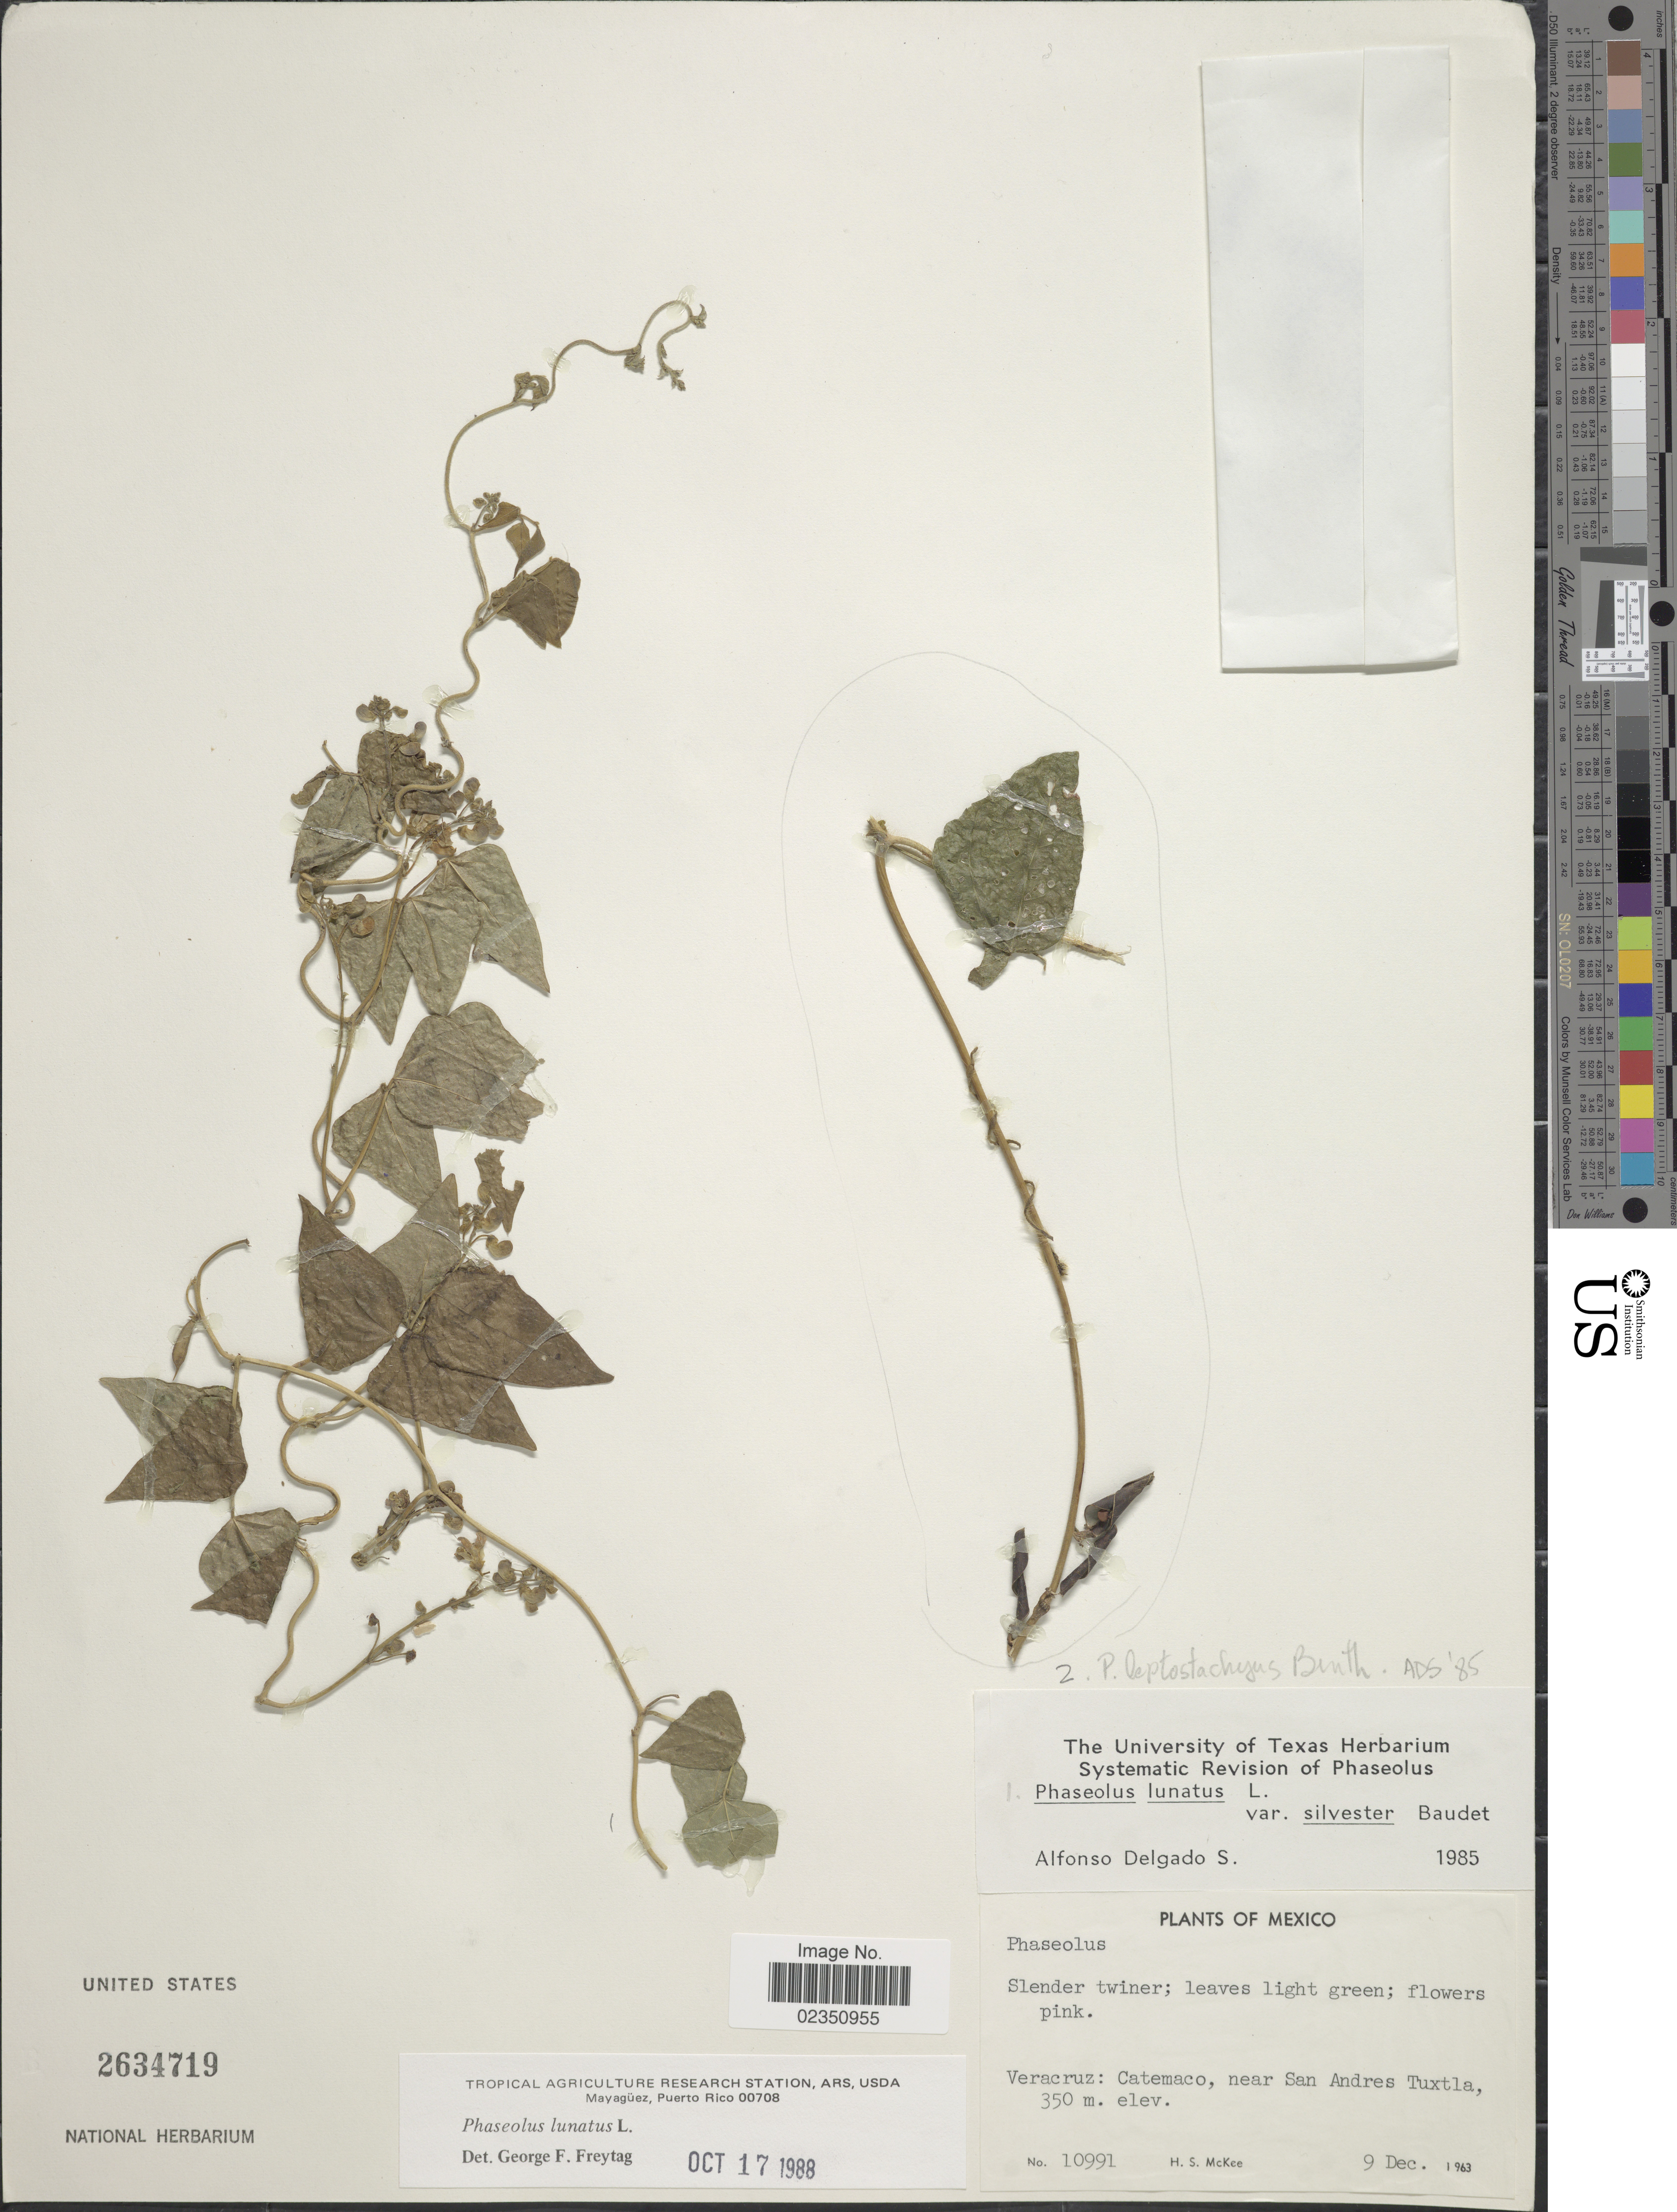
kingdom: Plantae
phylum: Tracheophyta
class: Magnoliopsida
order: Fabales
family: Fabaceae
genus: Phaseolus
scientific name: Phaseolus lunatus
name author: L.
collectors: H. S. McKee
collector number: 10991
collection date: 1963-12-09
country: Mexico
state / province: Veracruz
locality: Veracruz: Catamaco, near San Andreas Tuxtla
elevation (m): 350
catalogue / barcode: US 2634719